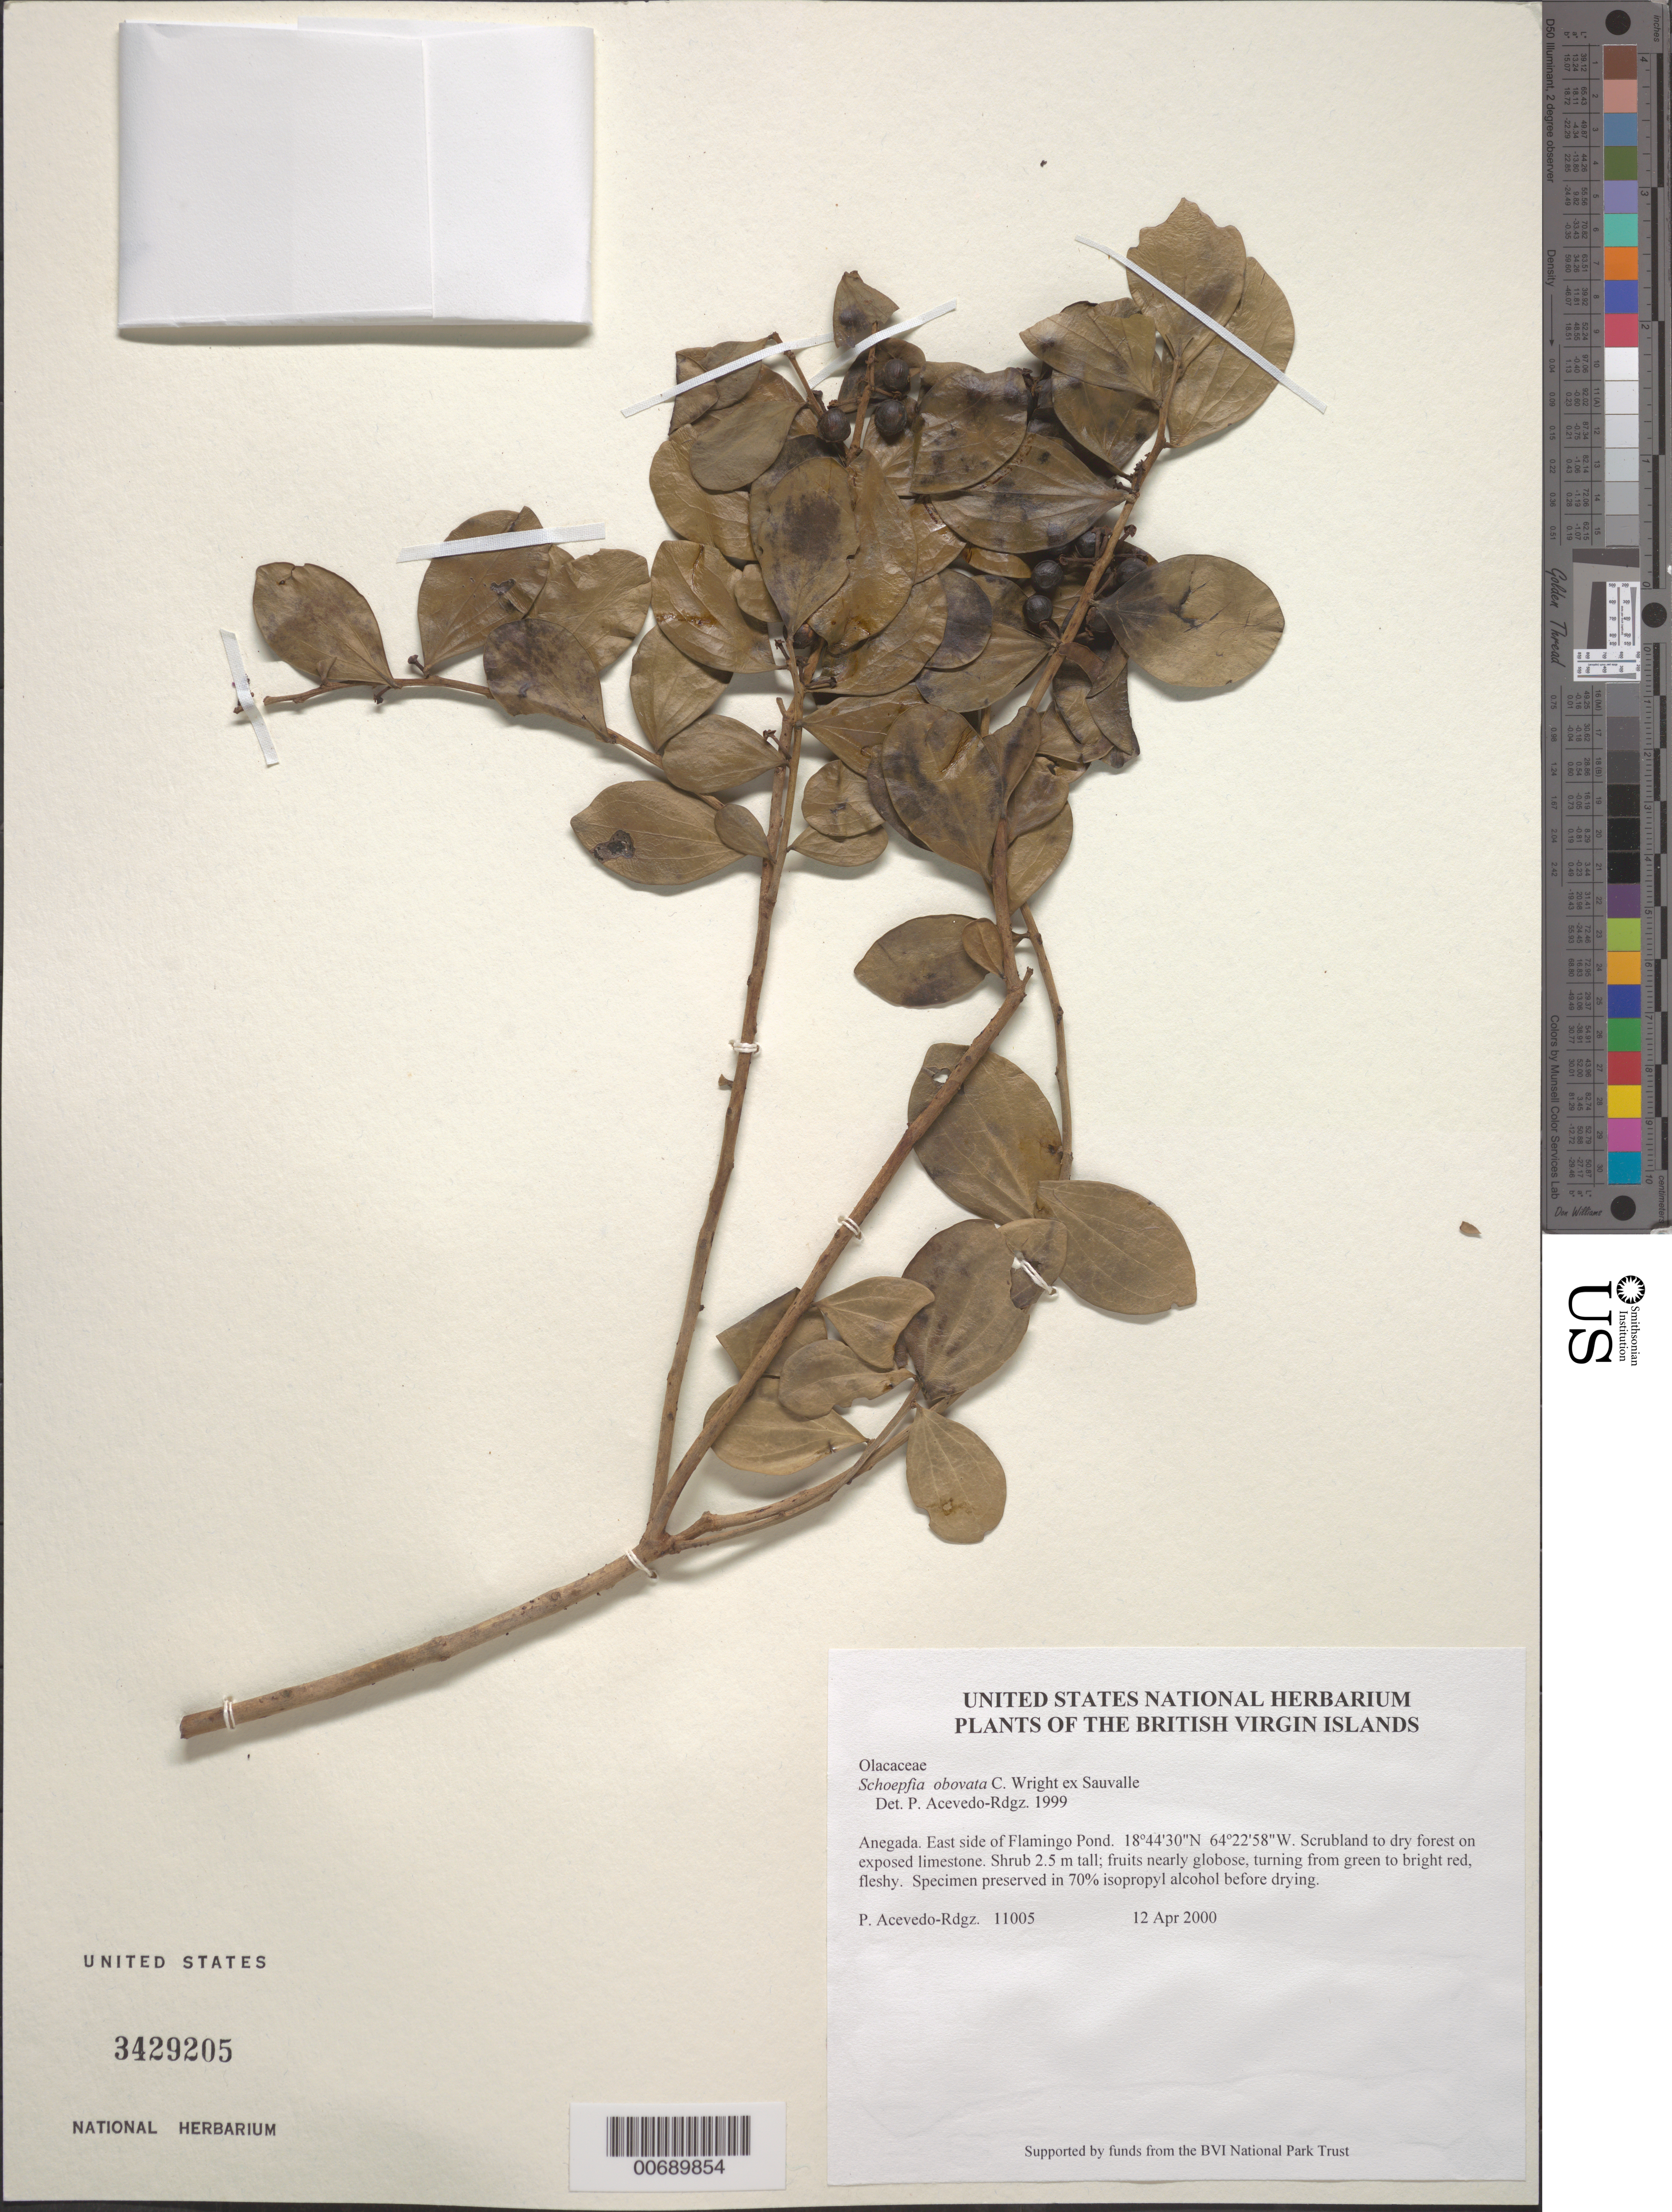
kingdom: Plantae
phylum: Tracheophyta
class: Magnoliopsida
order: Santalales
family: Schoepfiaceae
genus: Schoepfia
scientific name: Schoepfia obovata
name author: C. Wright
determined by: Acevedo-Rodríguez, P., (BOT), Smithsonian Institution - National Museum of Natural History (UNITED STATES)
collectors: P. Acevedo-Rodr.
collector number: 11005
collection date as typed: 12 Apr 2000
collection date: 2000-04-12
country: British Virgin Islands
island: Anegada I.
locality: East side of Flamingo Pond.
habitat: Scrubland to dry forest on exposed limestone.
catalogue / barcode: US 3429205